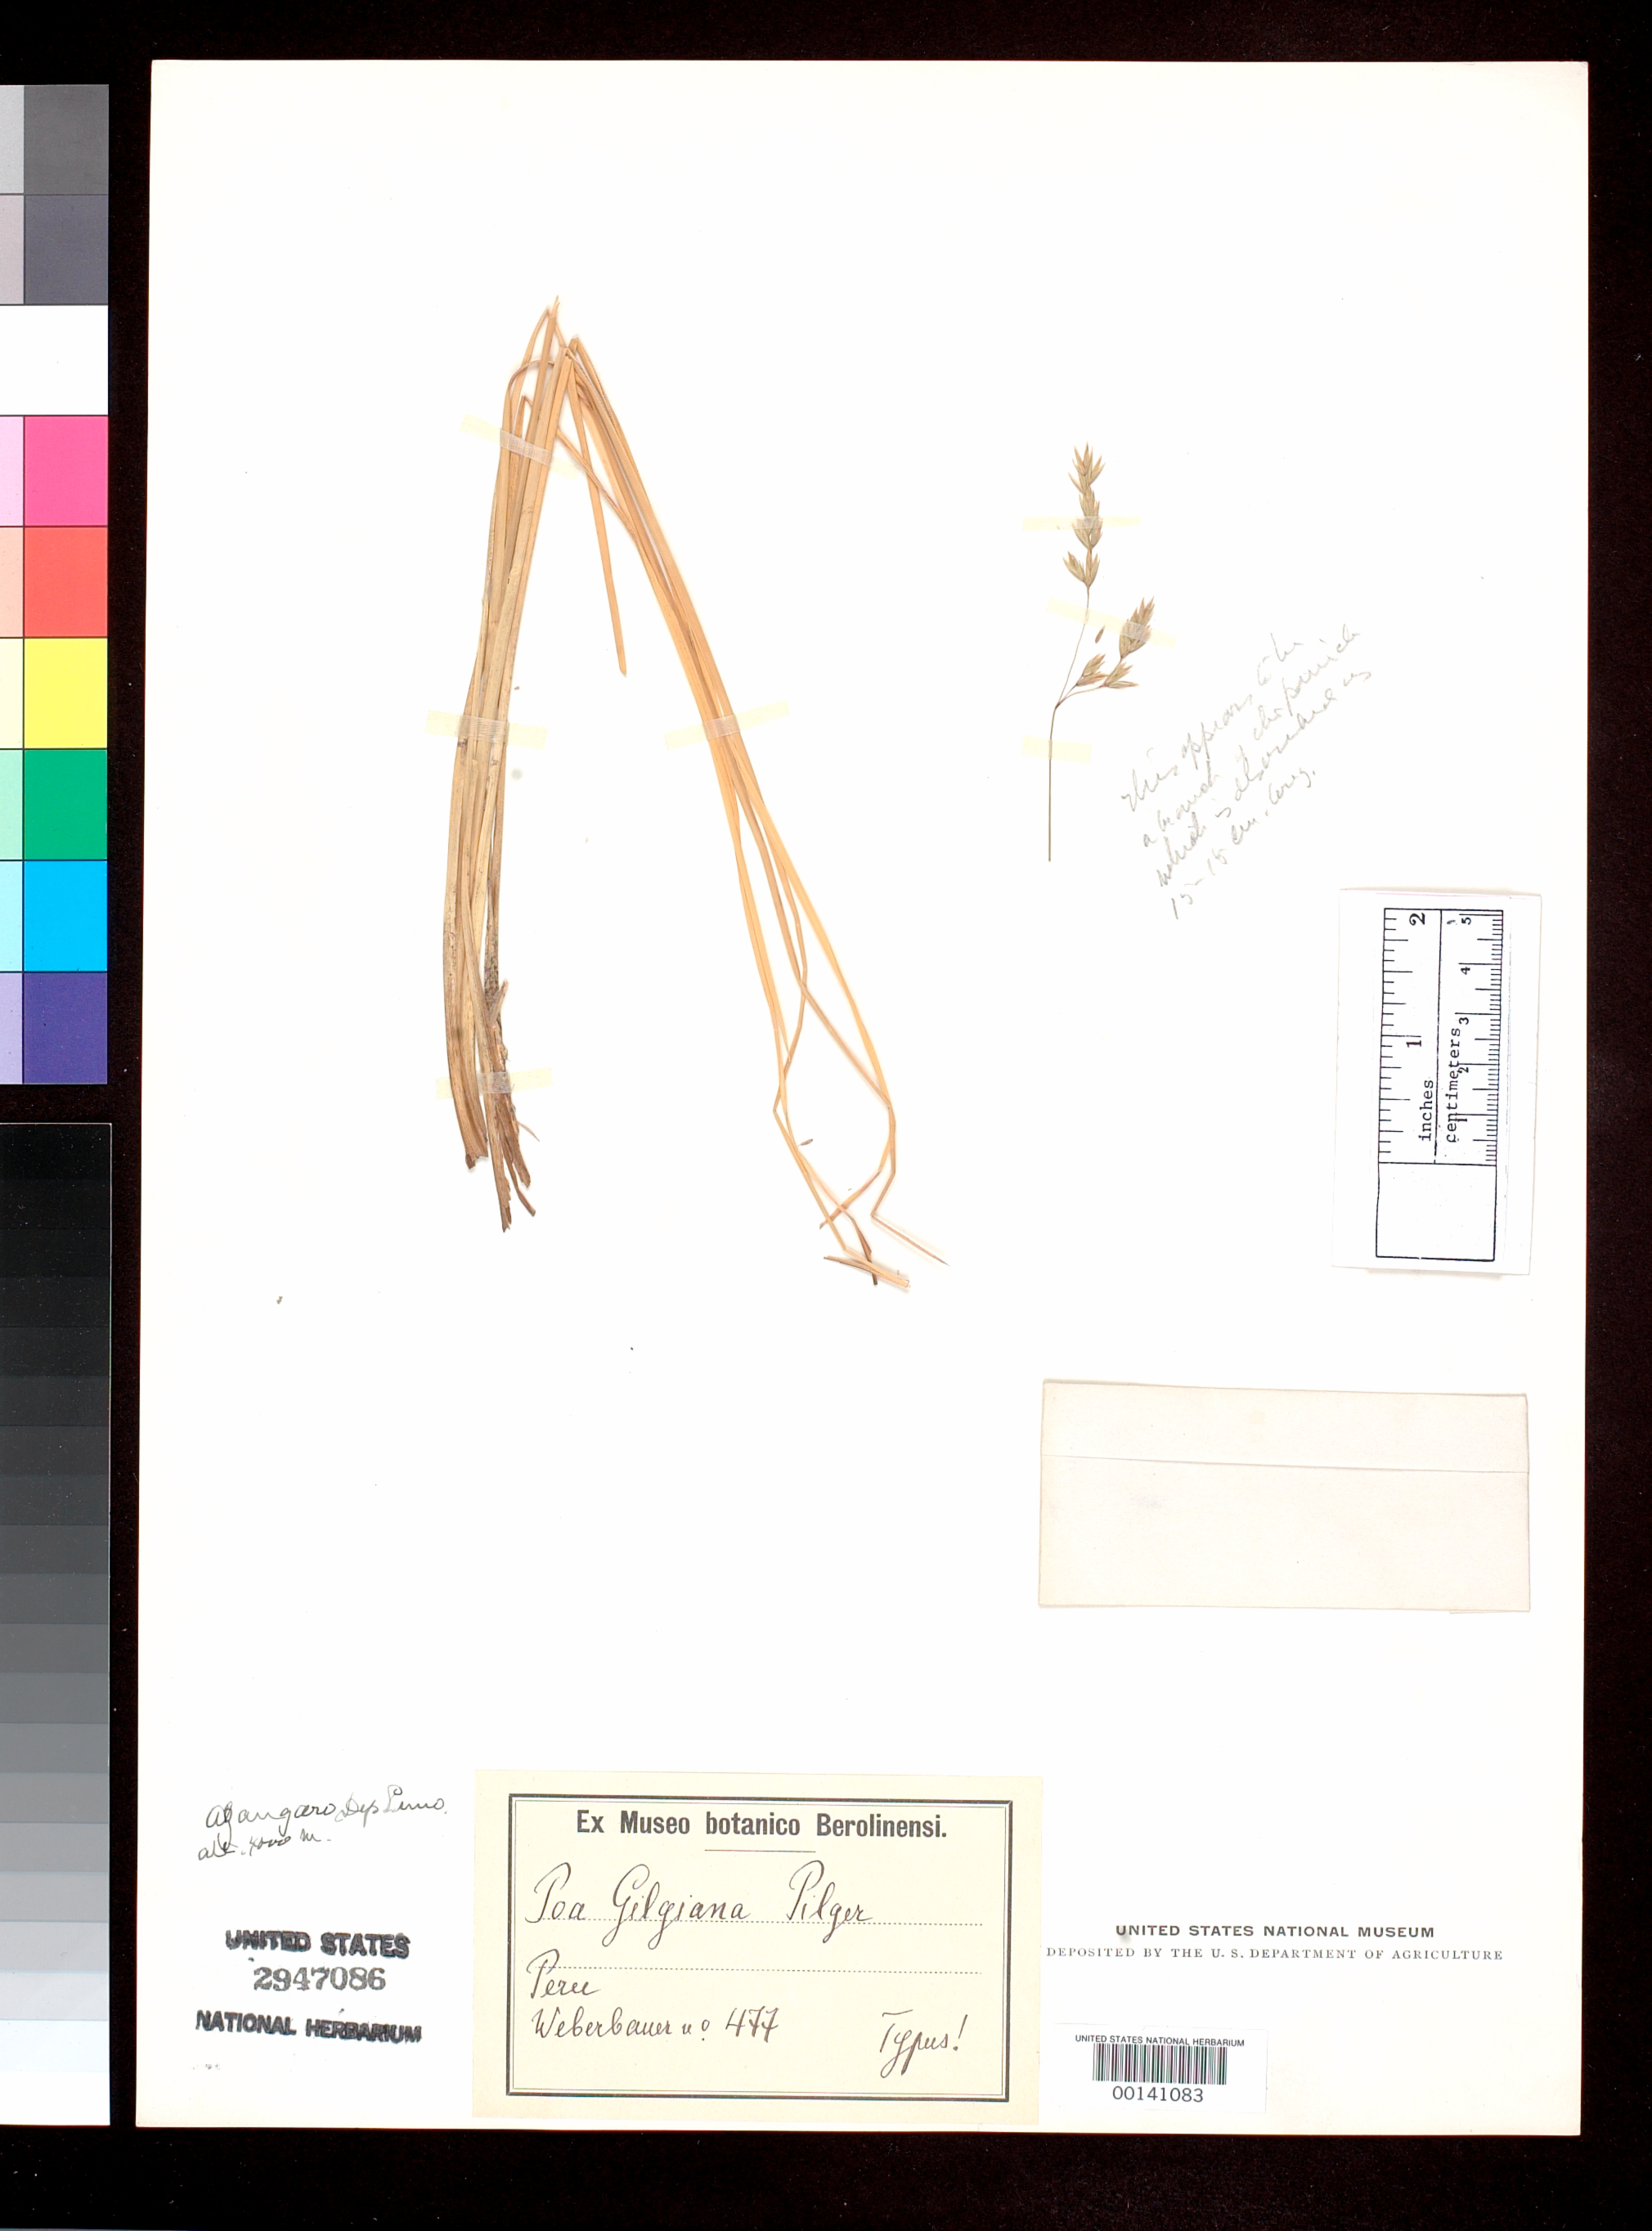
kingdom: Plantae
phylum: Tracheophyta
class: Liliopsida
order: Poales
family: Poaceae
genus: Poa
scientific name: Poa gilgiana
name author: Pilg.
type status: Isotype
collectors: A. Weberbauer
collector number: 477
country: Peru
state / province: Puno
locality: Azangaro.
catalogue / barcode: US 2947086